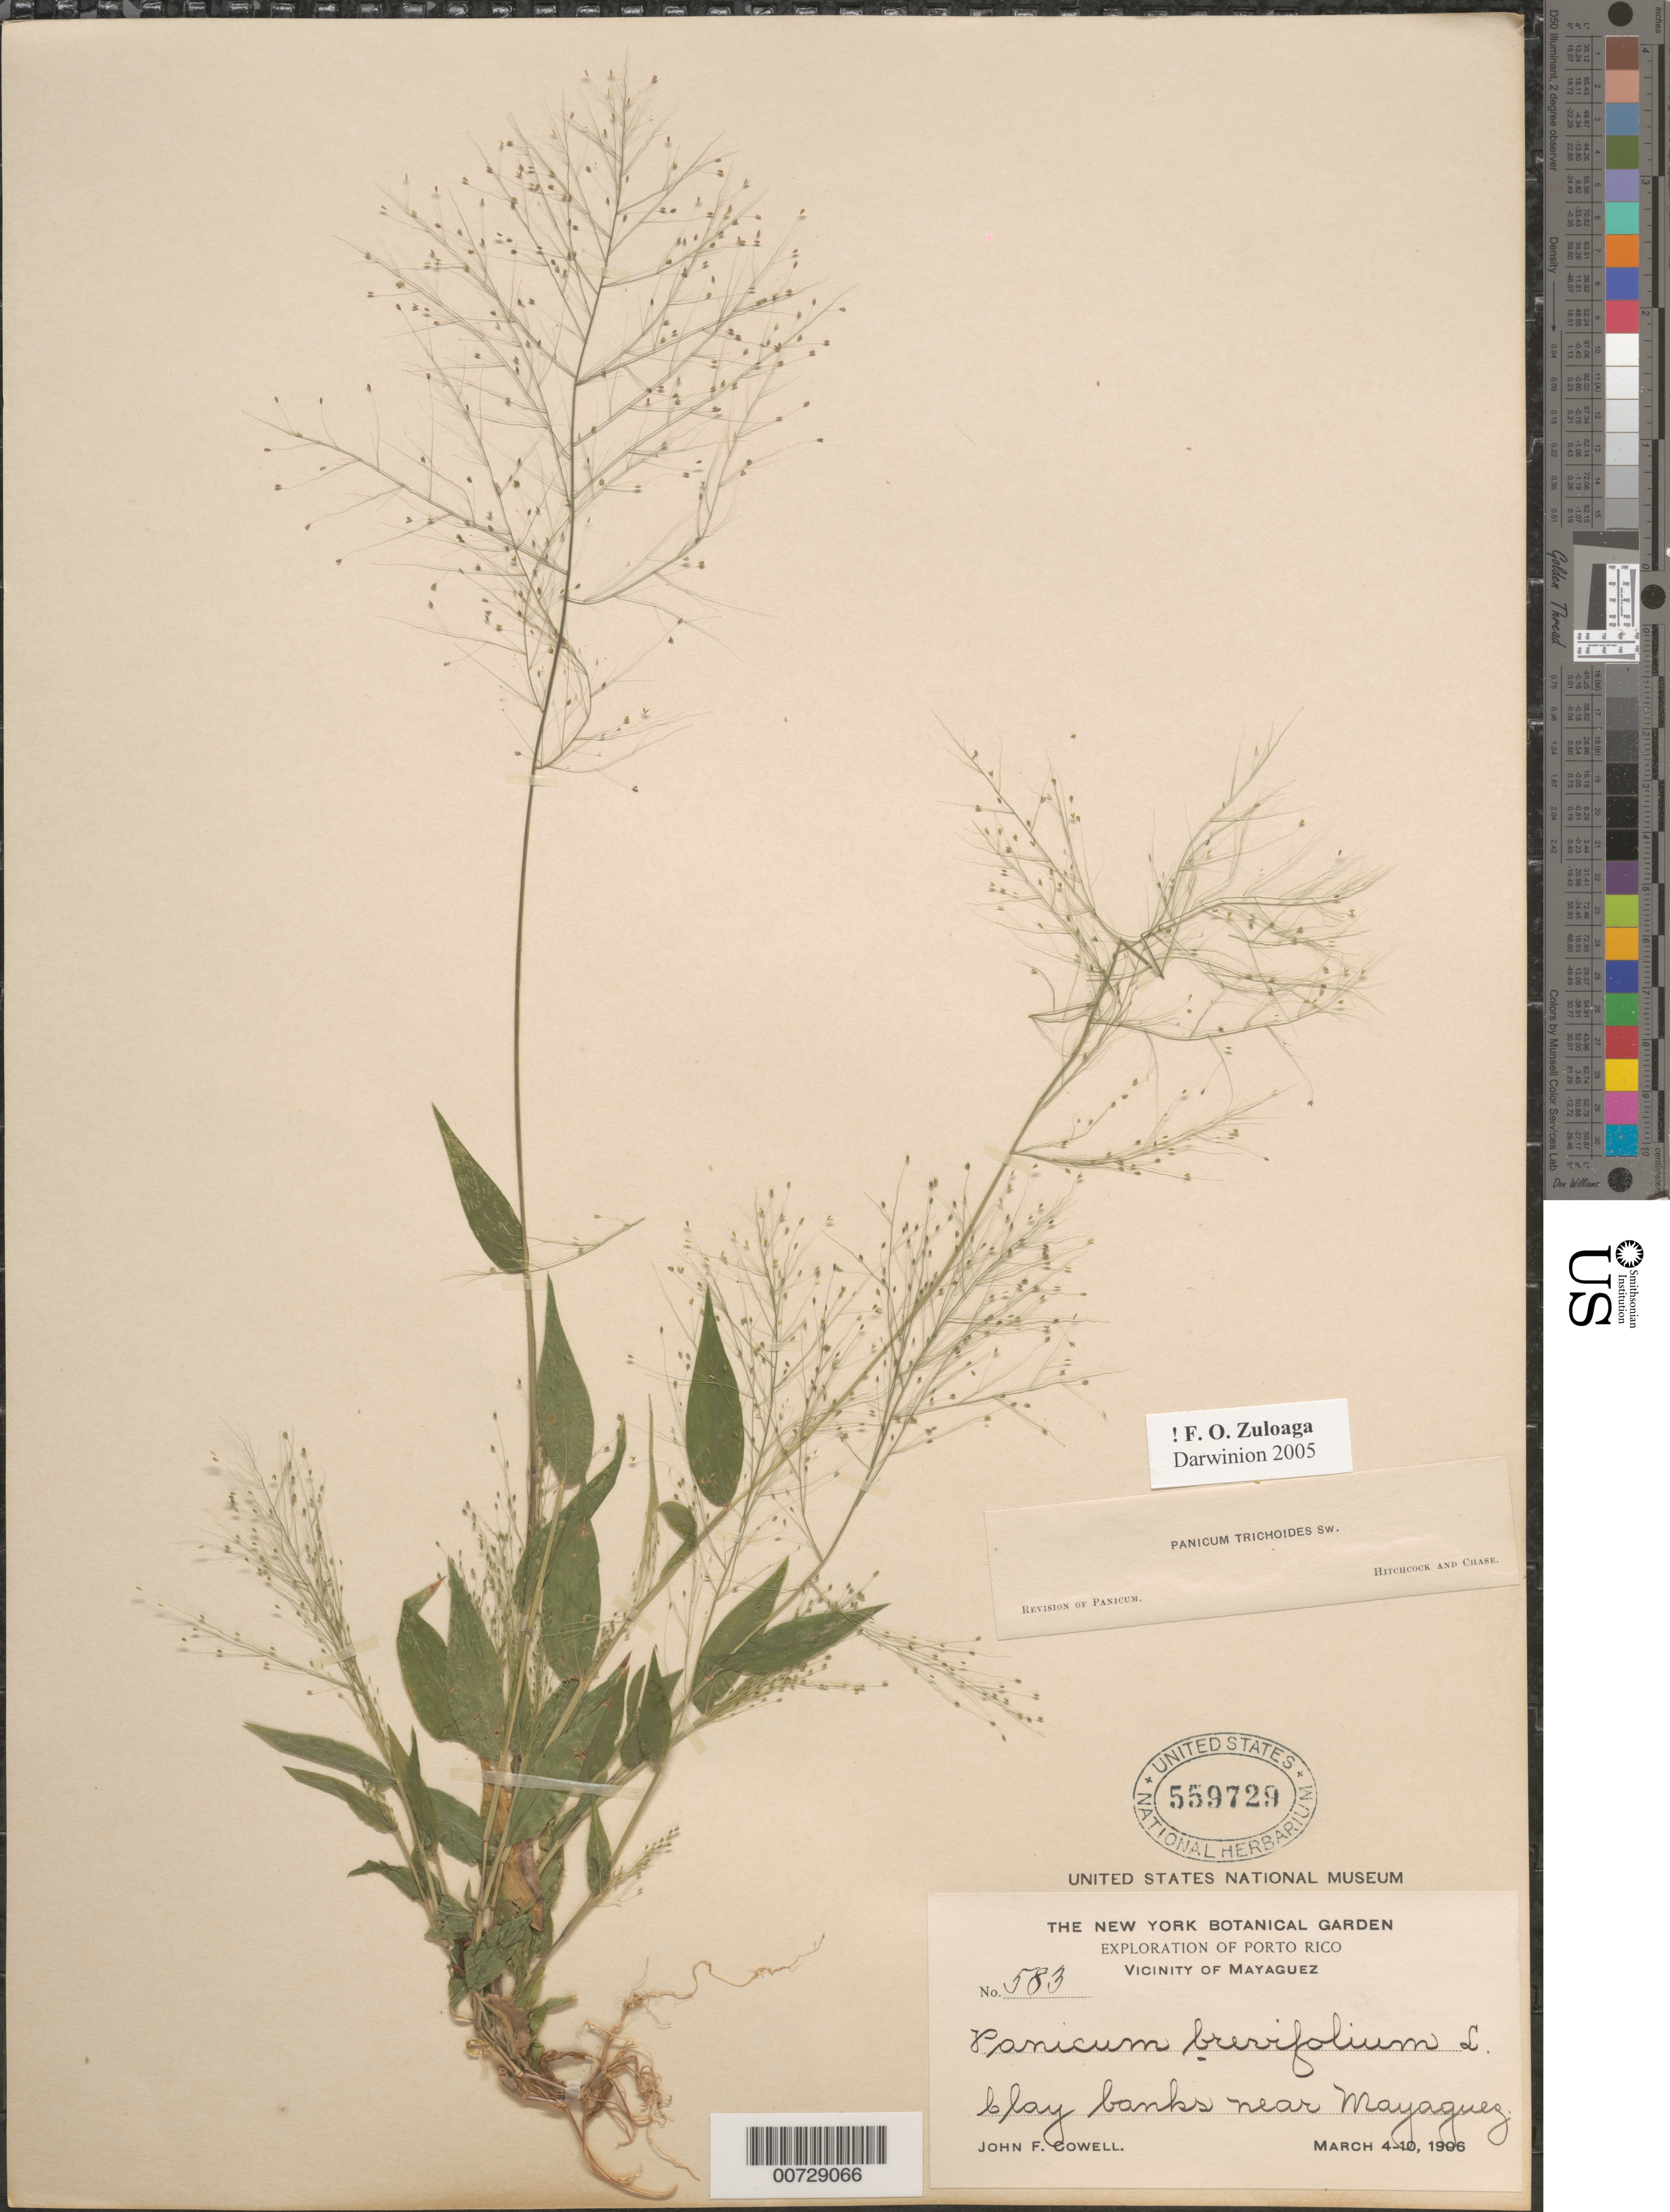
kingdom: Plantae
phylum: Tracheophyta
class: Liliopsida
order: Poales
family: Poaceae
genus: Panicum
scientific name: Panicum trichoides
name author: Sw.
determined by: Hitchcock, Albert S.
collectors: J. F. Cowell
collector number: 583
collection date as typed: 04 Mar 1906 to 10 Mar 1906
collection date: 1906-03-04/1906-03-10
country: Puerto Rico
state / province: Mayagüez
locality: Mayaguez, vic of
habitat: Clay banks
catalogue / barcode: US 559729